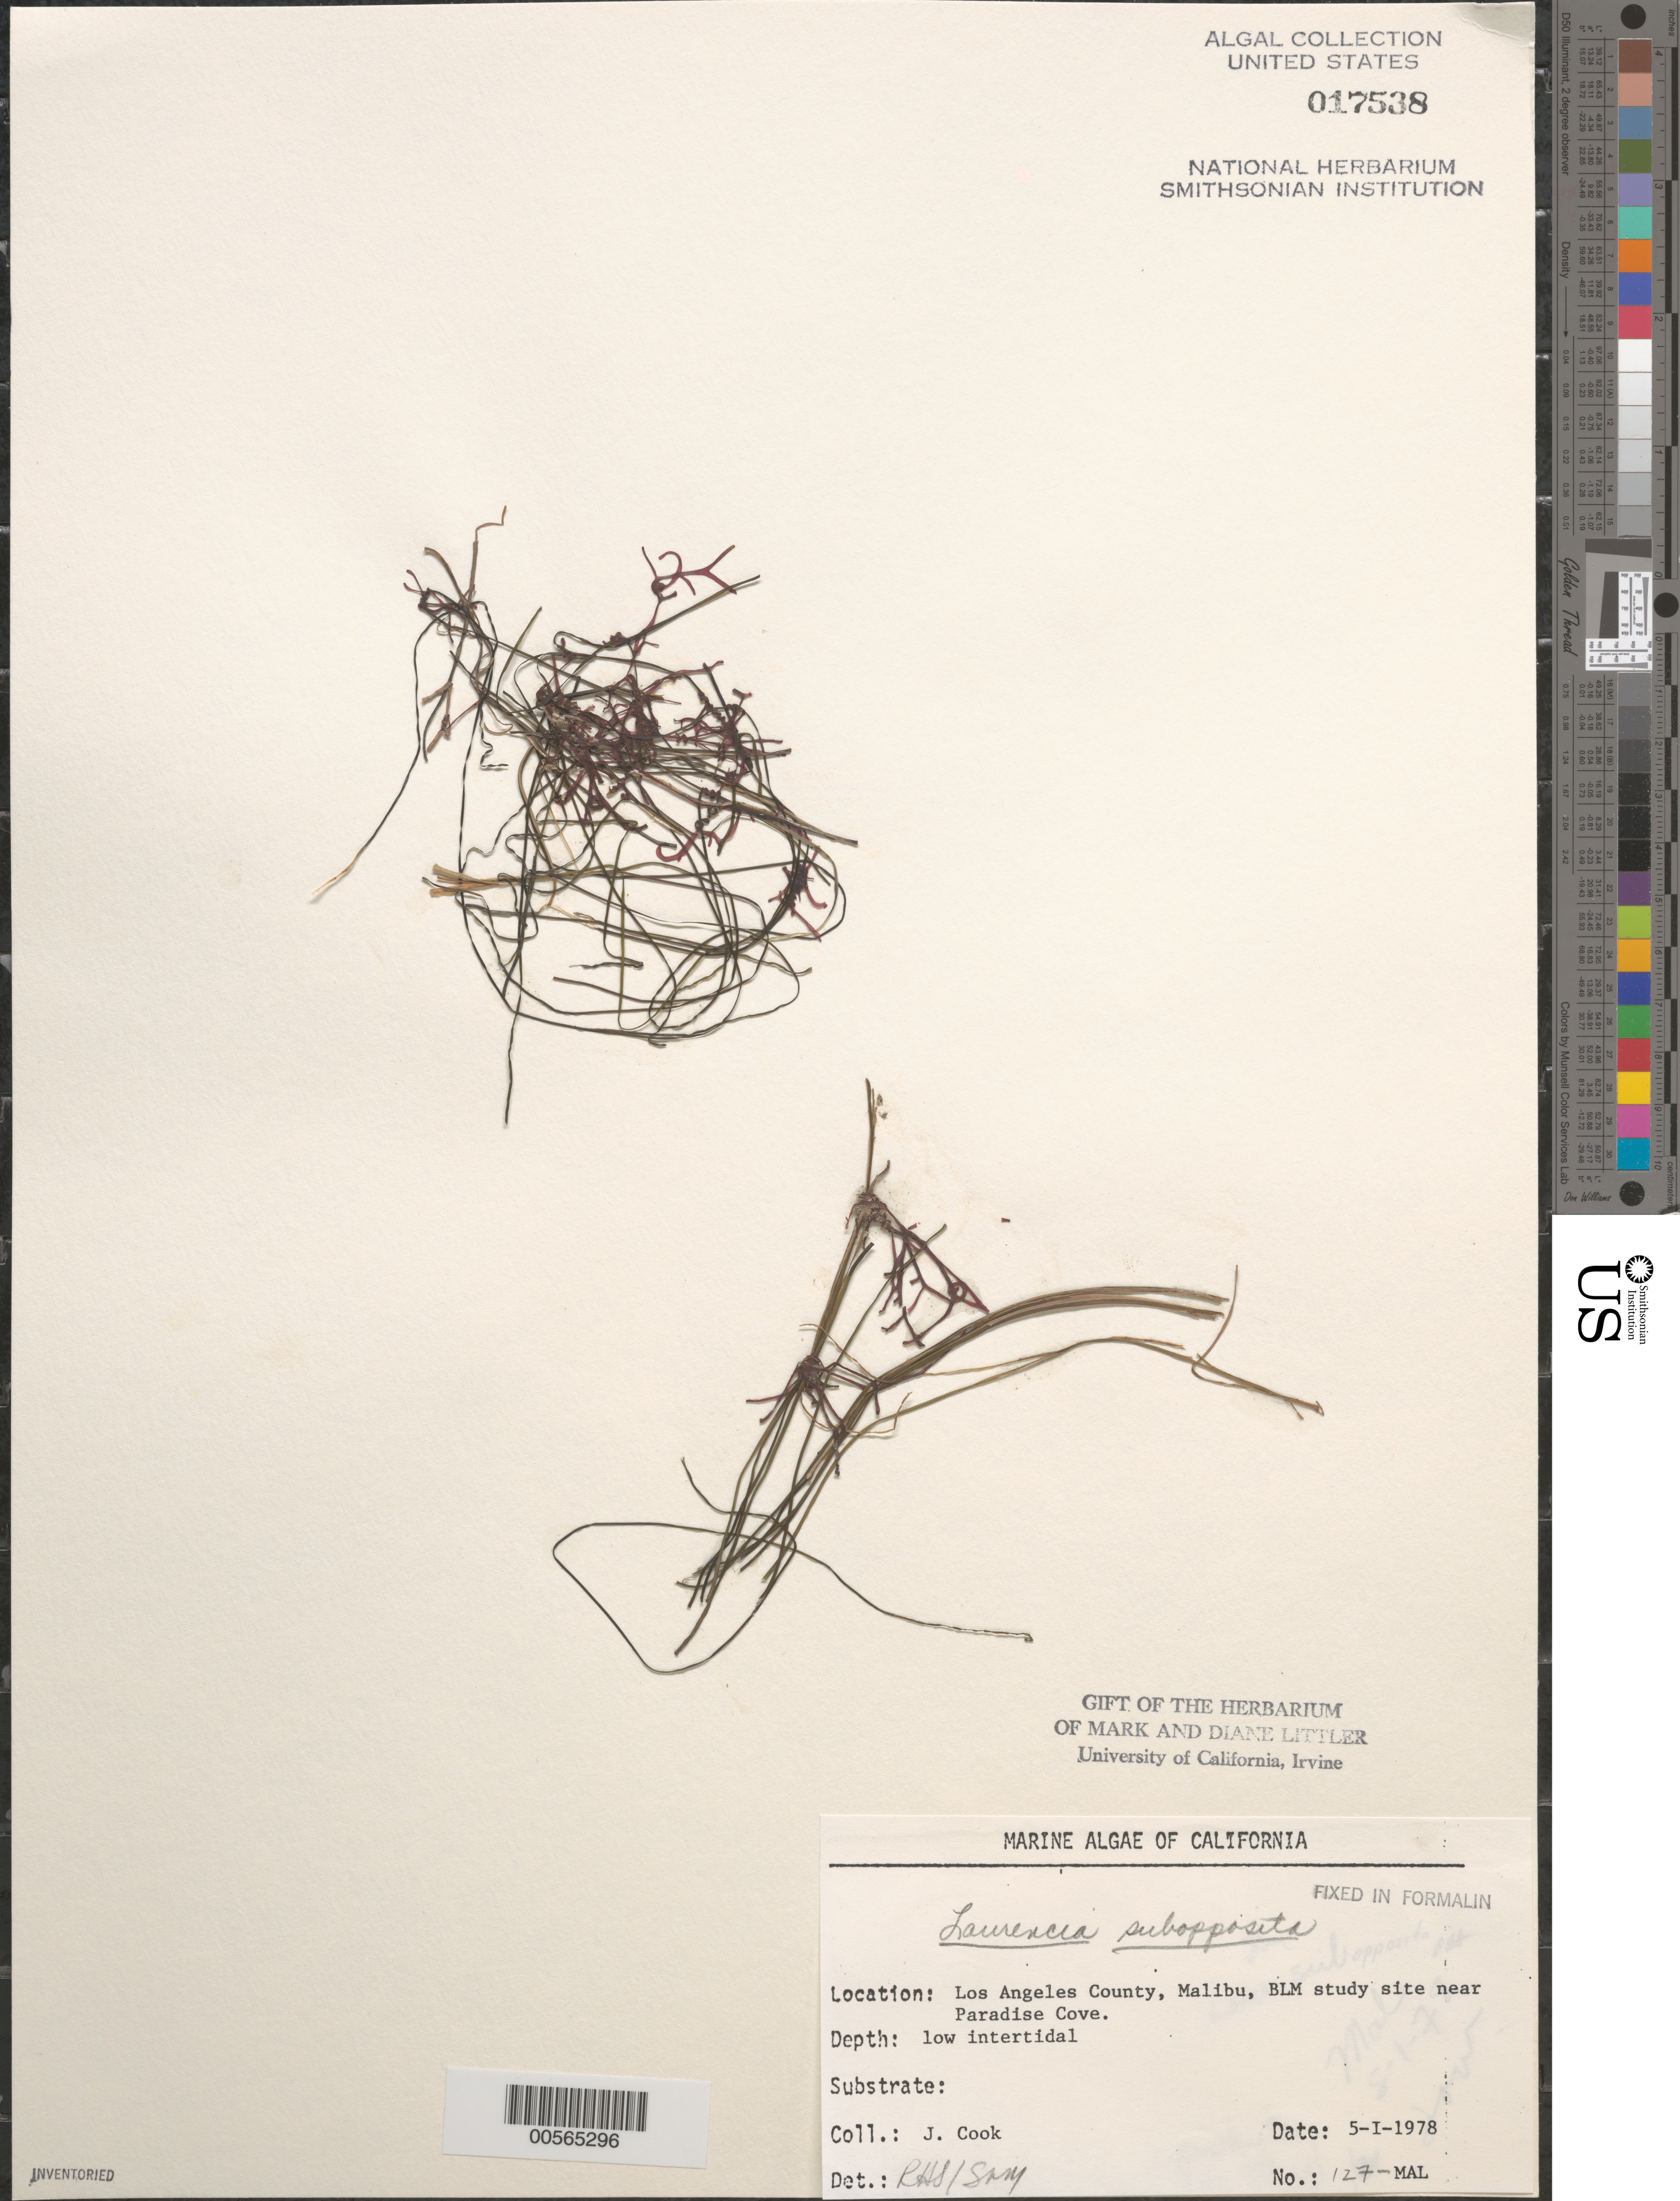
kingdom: Plantae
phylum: Rhodophyta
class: Florideophyceae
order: Ceramiales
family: Rhodomelaceae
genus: Laurencia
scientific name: Laurencia subopposita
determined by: Sims, Robert H.; Murray, S. N.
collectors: J. Cook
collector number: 127-mal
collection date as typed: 05 Jan 1978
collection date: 1978-01-05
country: United States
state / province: California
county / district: Los Angeles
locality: Malibu, near Paradise Cove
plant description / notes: BLM-SOCALBIGHT Rocky Intertidal Survey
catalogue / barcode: US 17538